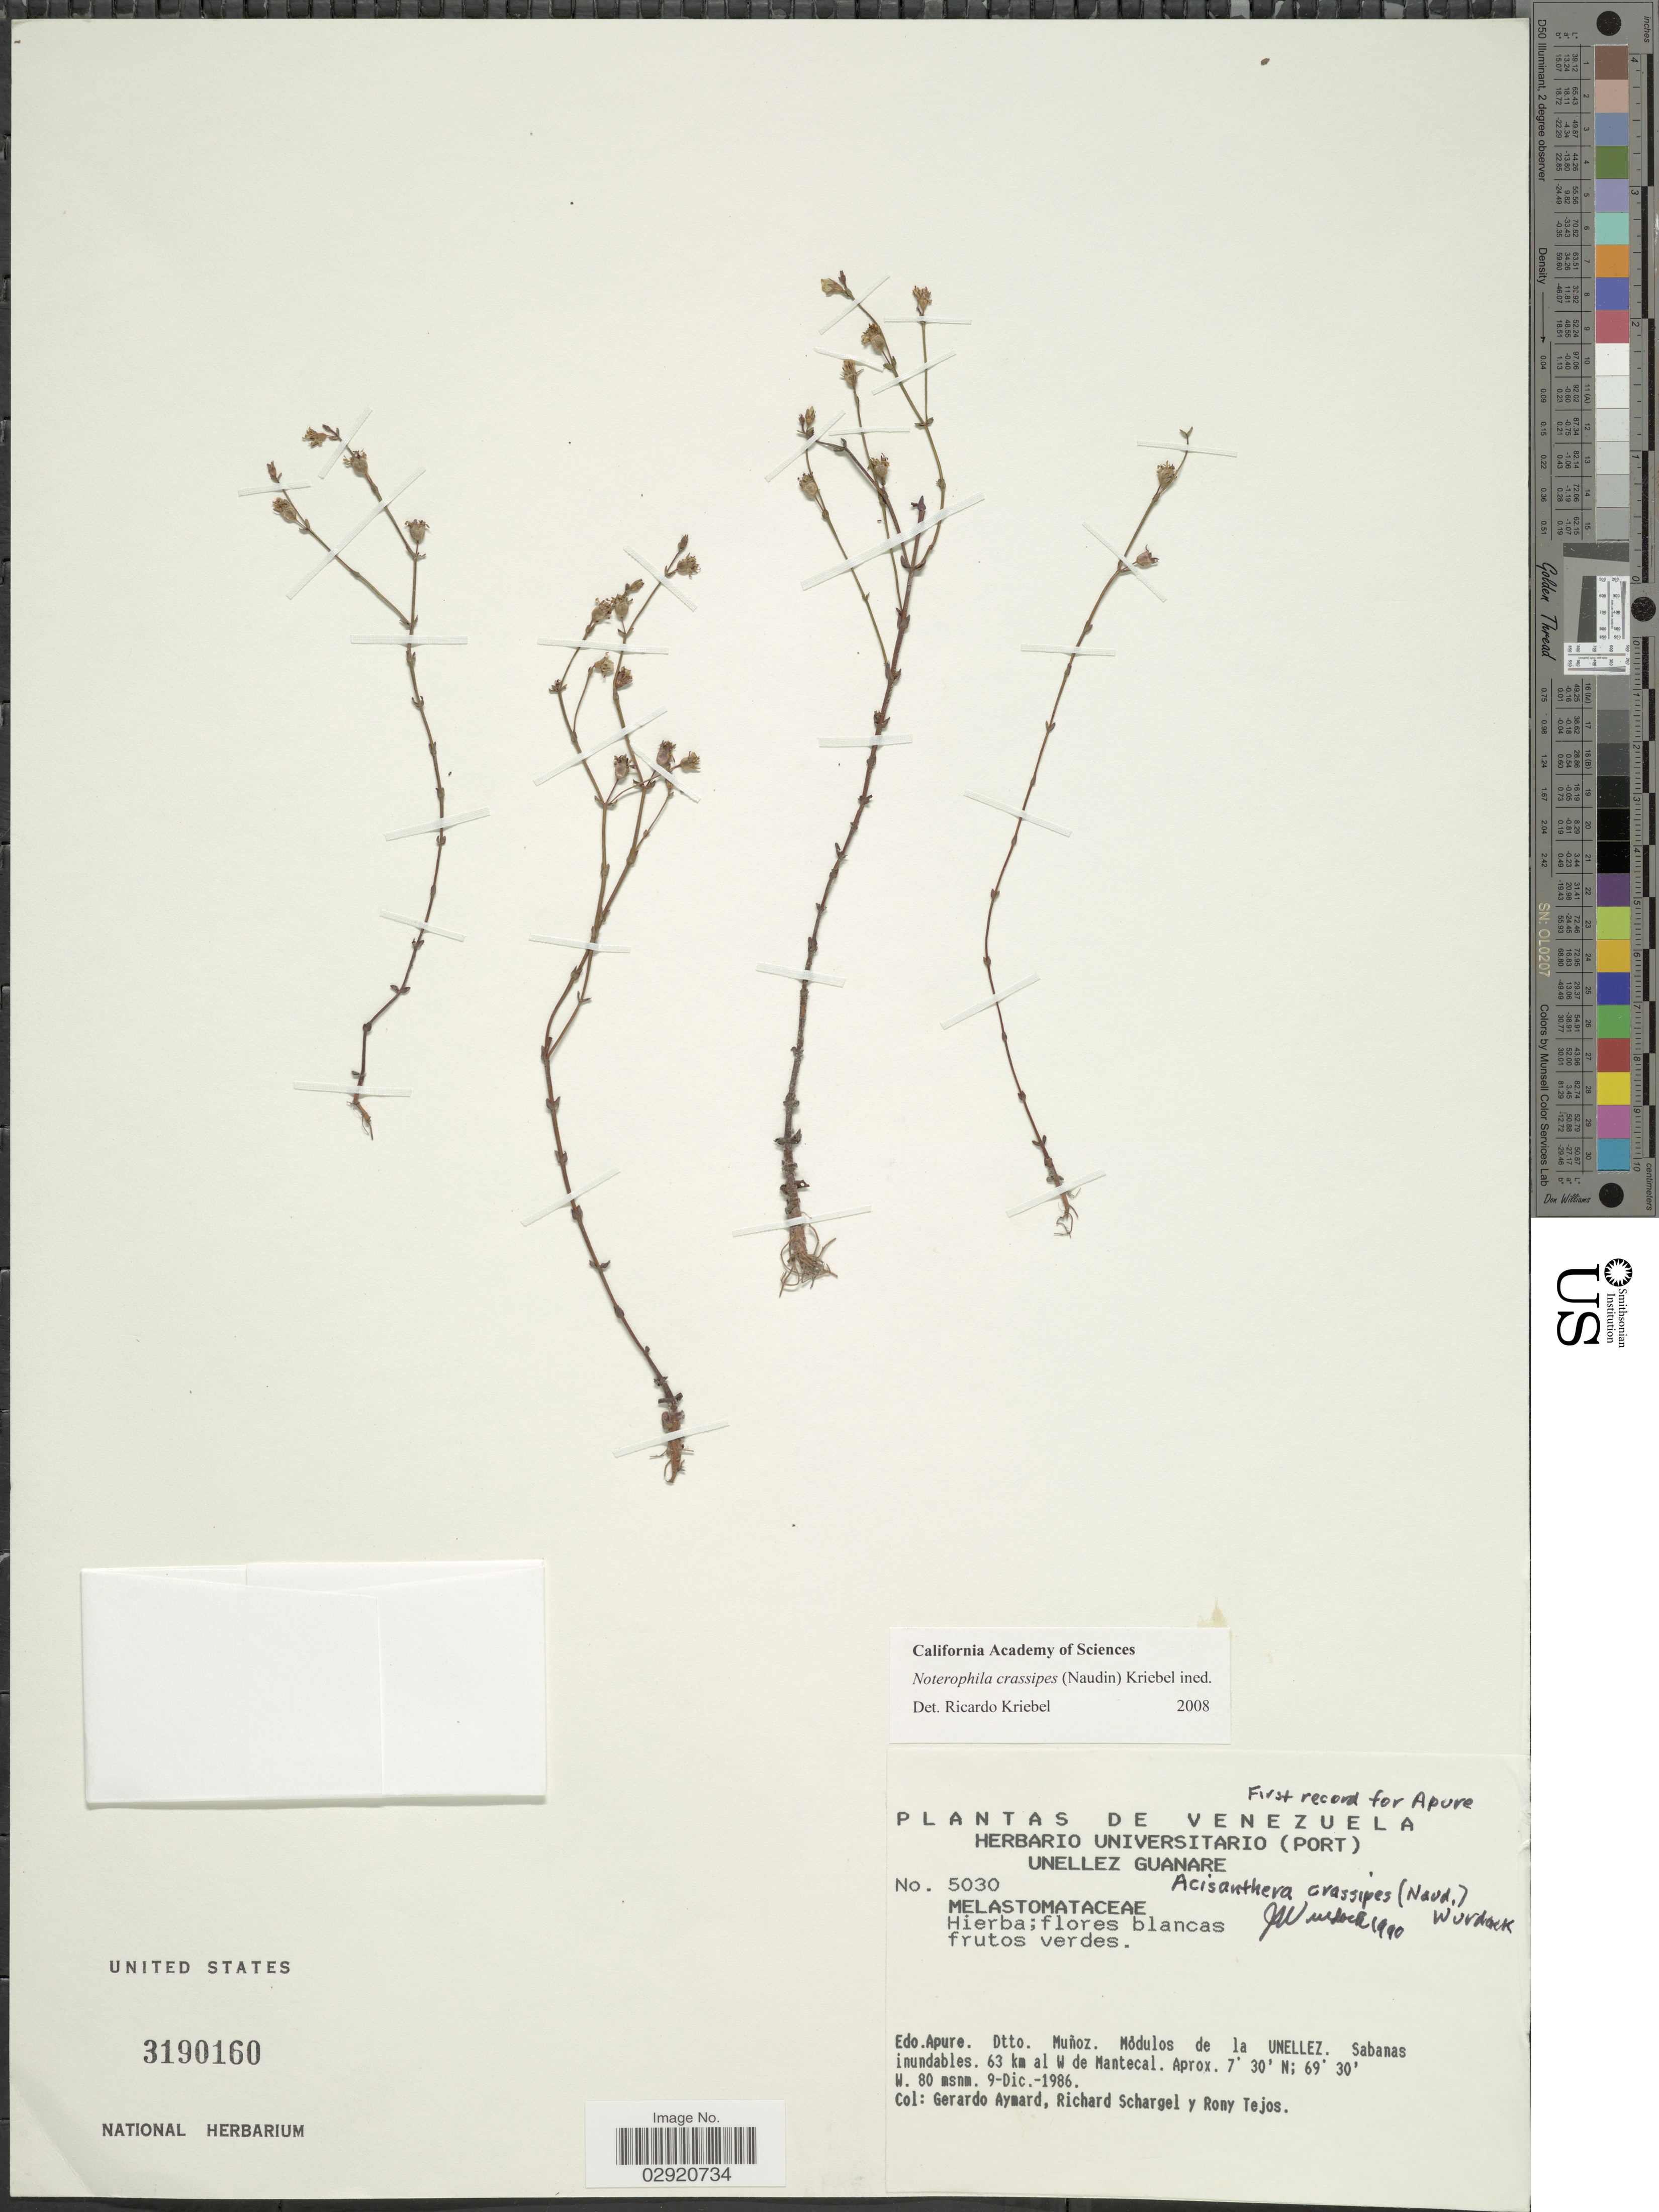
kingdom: Plantae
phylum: Tracheophyta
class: Magnoliopsida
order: Myrtales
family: Melastomataceae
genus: Noterophila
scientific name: Noterophila crassipes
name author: (Naudin) Kriebel & M.J. Rocha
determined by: Nunes da Silva, Diego, (RB), Jardim Botanico do Rio de Janeiro - Herbario (BRAZIL)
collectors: G. A. Aymard, R. Schargel & R. Tejos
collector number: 5030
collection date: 1986-12-09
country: Venezuela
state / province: Apure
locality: Dtto. Muñoz. Mödulos de la Unellez. 63 km al W de Mantecal.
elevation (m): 80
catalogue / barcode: US 3190160